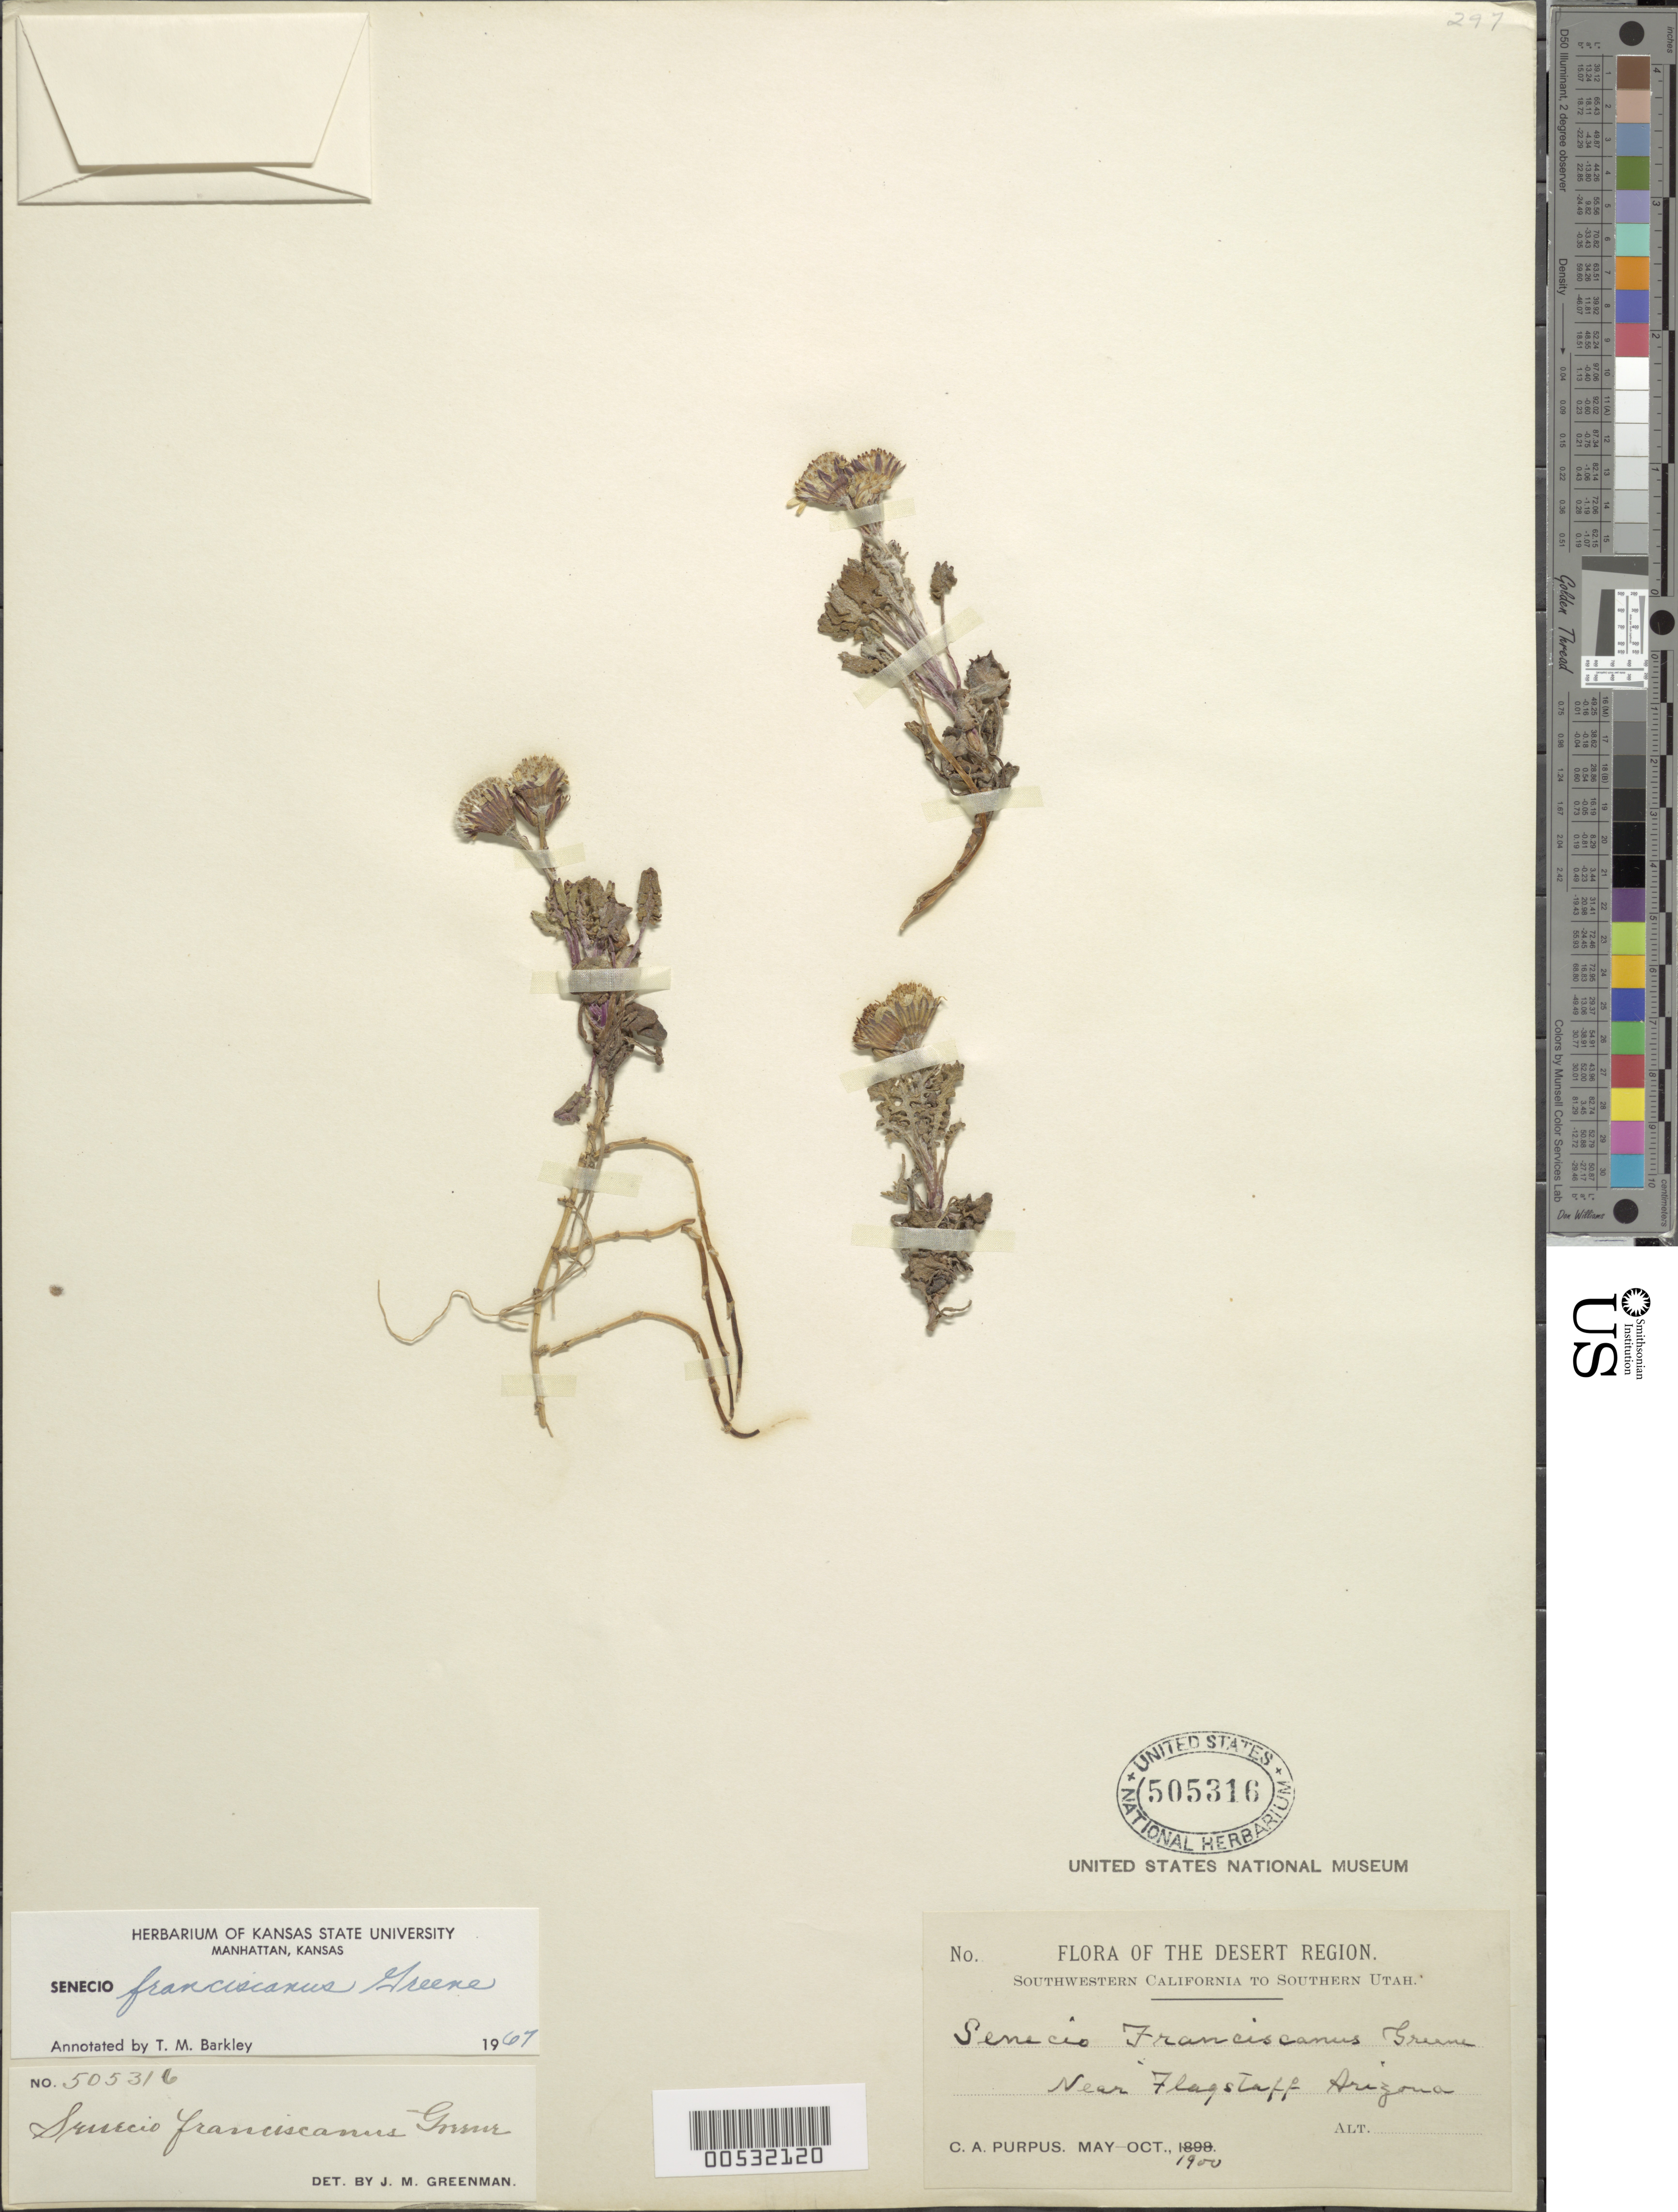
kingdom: Plantae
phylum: Tracheophyta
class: Magnoliopsida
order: Asterales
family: Asteraceae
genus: Packera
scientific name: Packera franciscana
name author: (Greene) W.A. Weber & Á. Löve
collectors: C. A. Purpus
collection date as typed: May 1900 to -- Oct 1900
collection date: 1900-05/1900-10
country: United States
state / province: Arizona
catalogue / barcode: US 505316